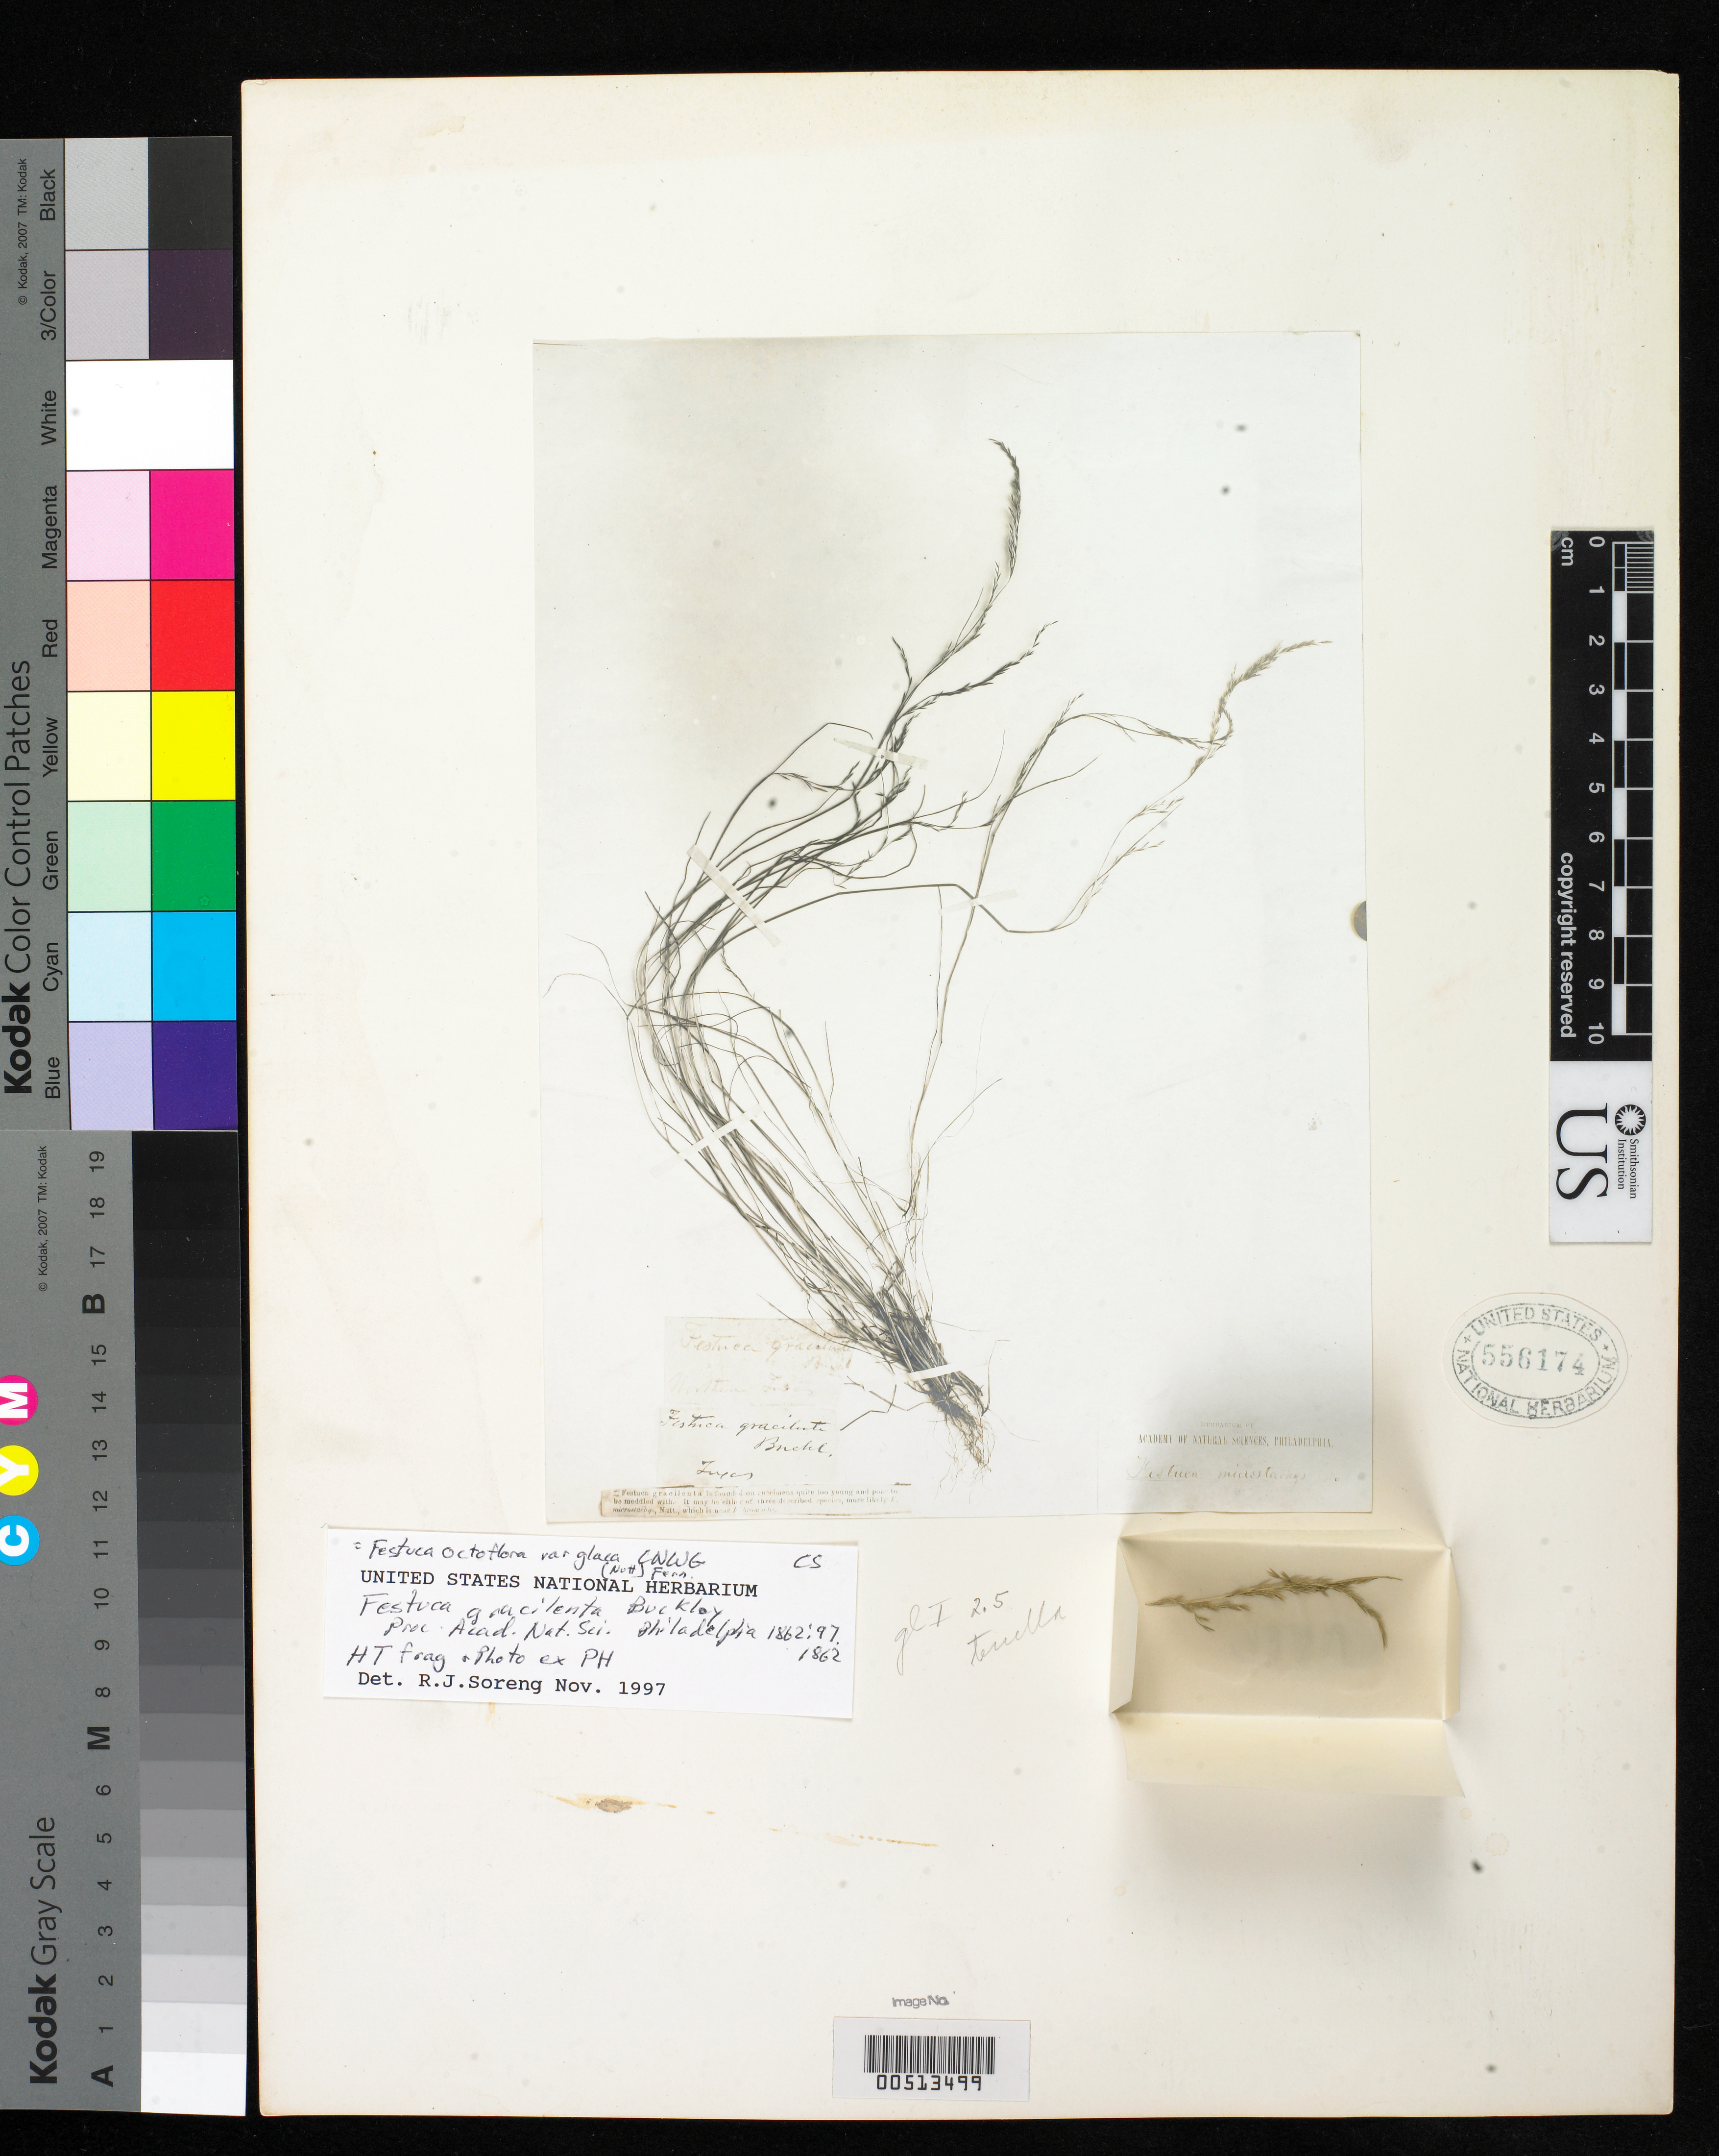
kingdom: Plantae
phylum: Tracheophyta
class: Liliopsida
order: Poales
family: Poaceae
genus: Festuca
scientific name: Festuca gracilenta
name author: Buckley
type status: Type Fragment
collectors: S. B. Buckley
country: United States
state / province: Texas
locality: Northern Texas.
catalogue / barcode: US 556174